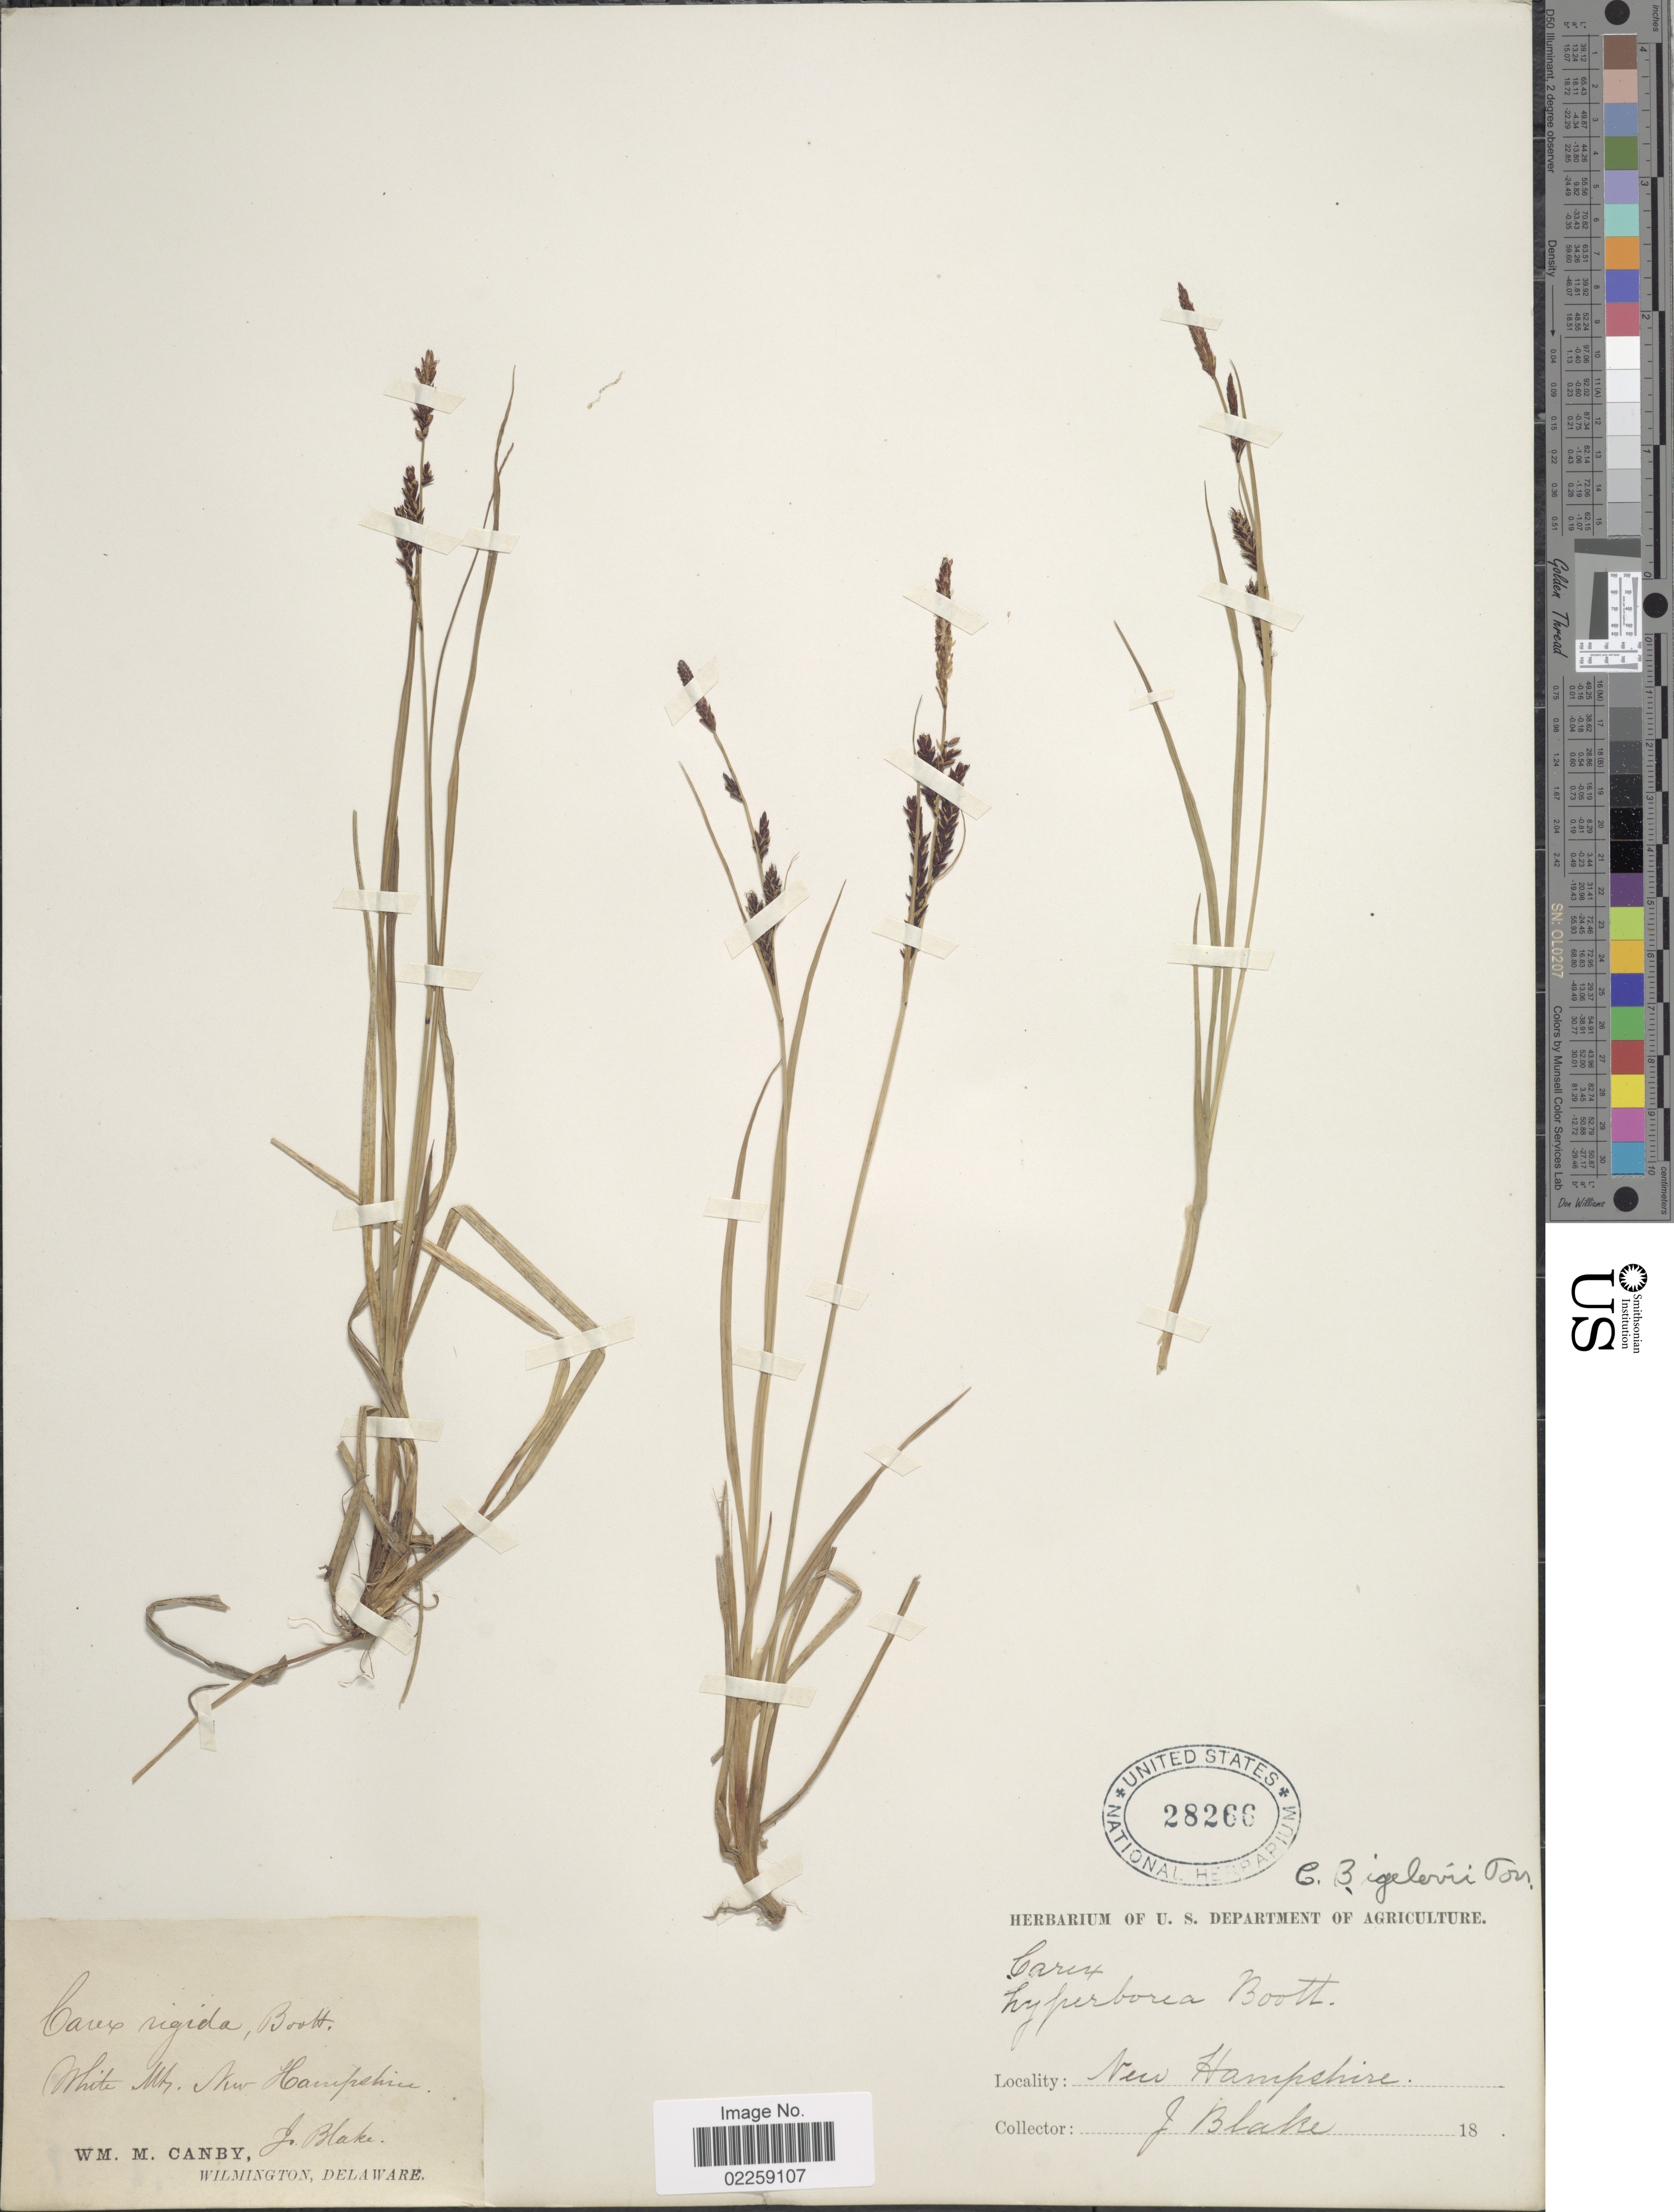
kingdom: Plantae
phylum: Tracheophyta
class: Liliopsida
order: Poales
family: Cyperaceae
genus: Carex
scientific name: Carex bigelowii subsp. bigelowii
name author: Torr. ex Schwein.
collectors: W. M. Canby & J. Blake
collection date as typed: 18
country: United States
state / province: New Hampshire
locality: White Mts., New Hampshire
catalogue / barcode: US 28266